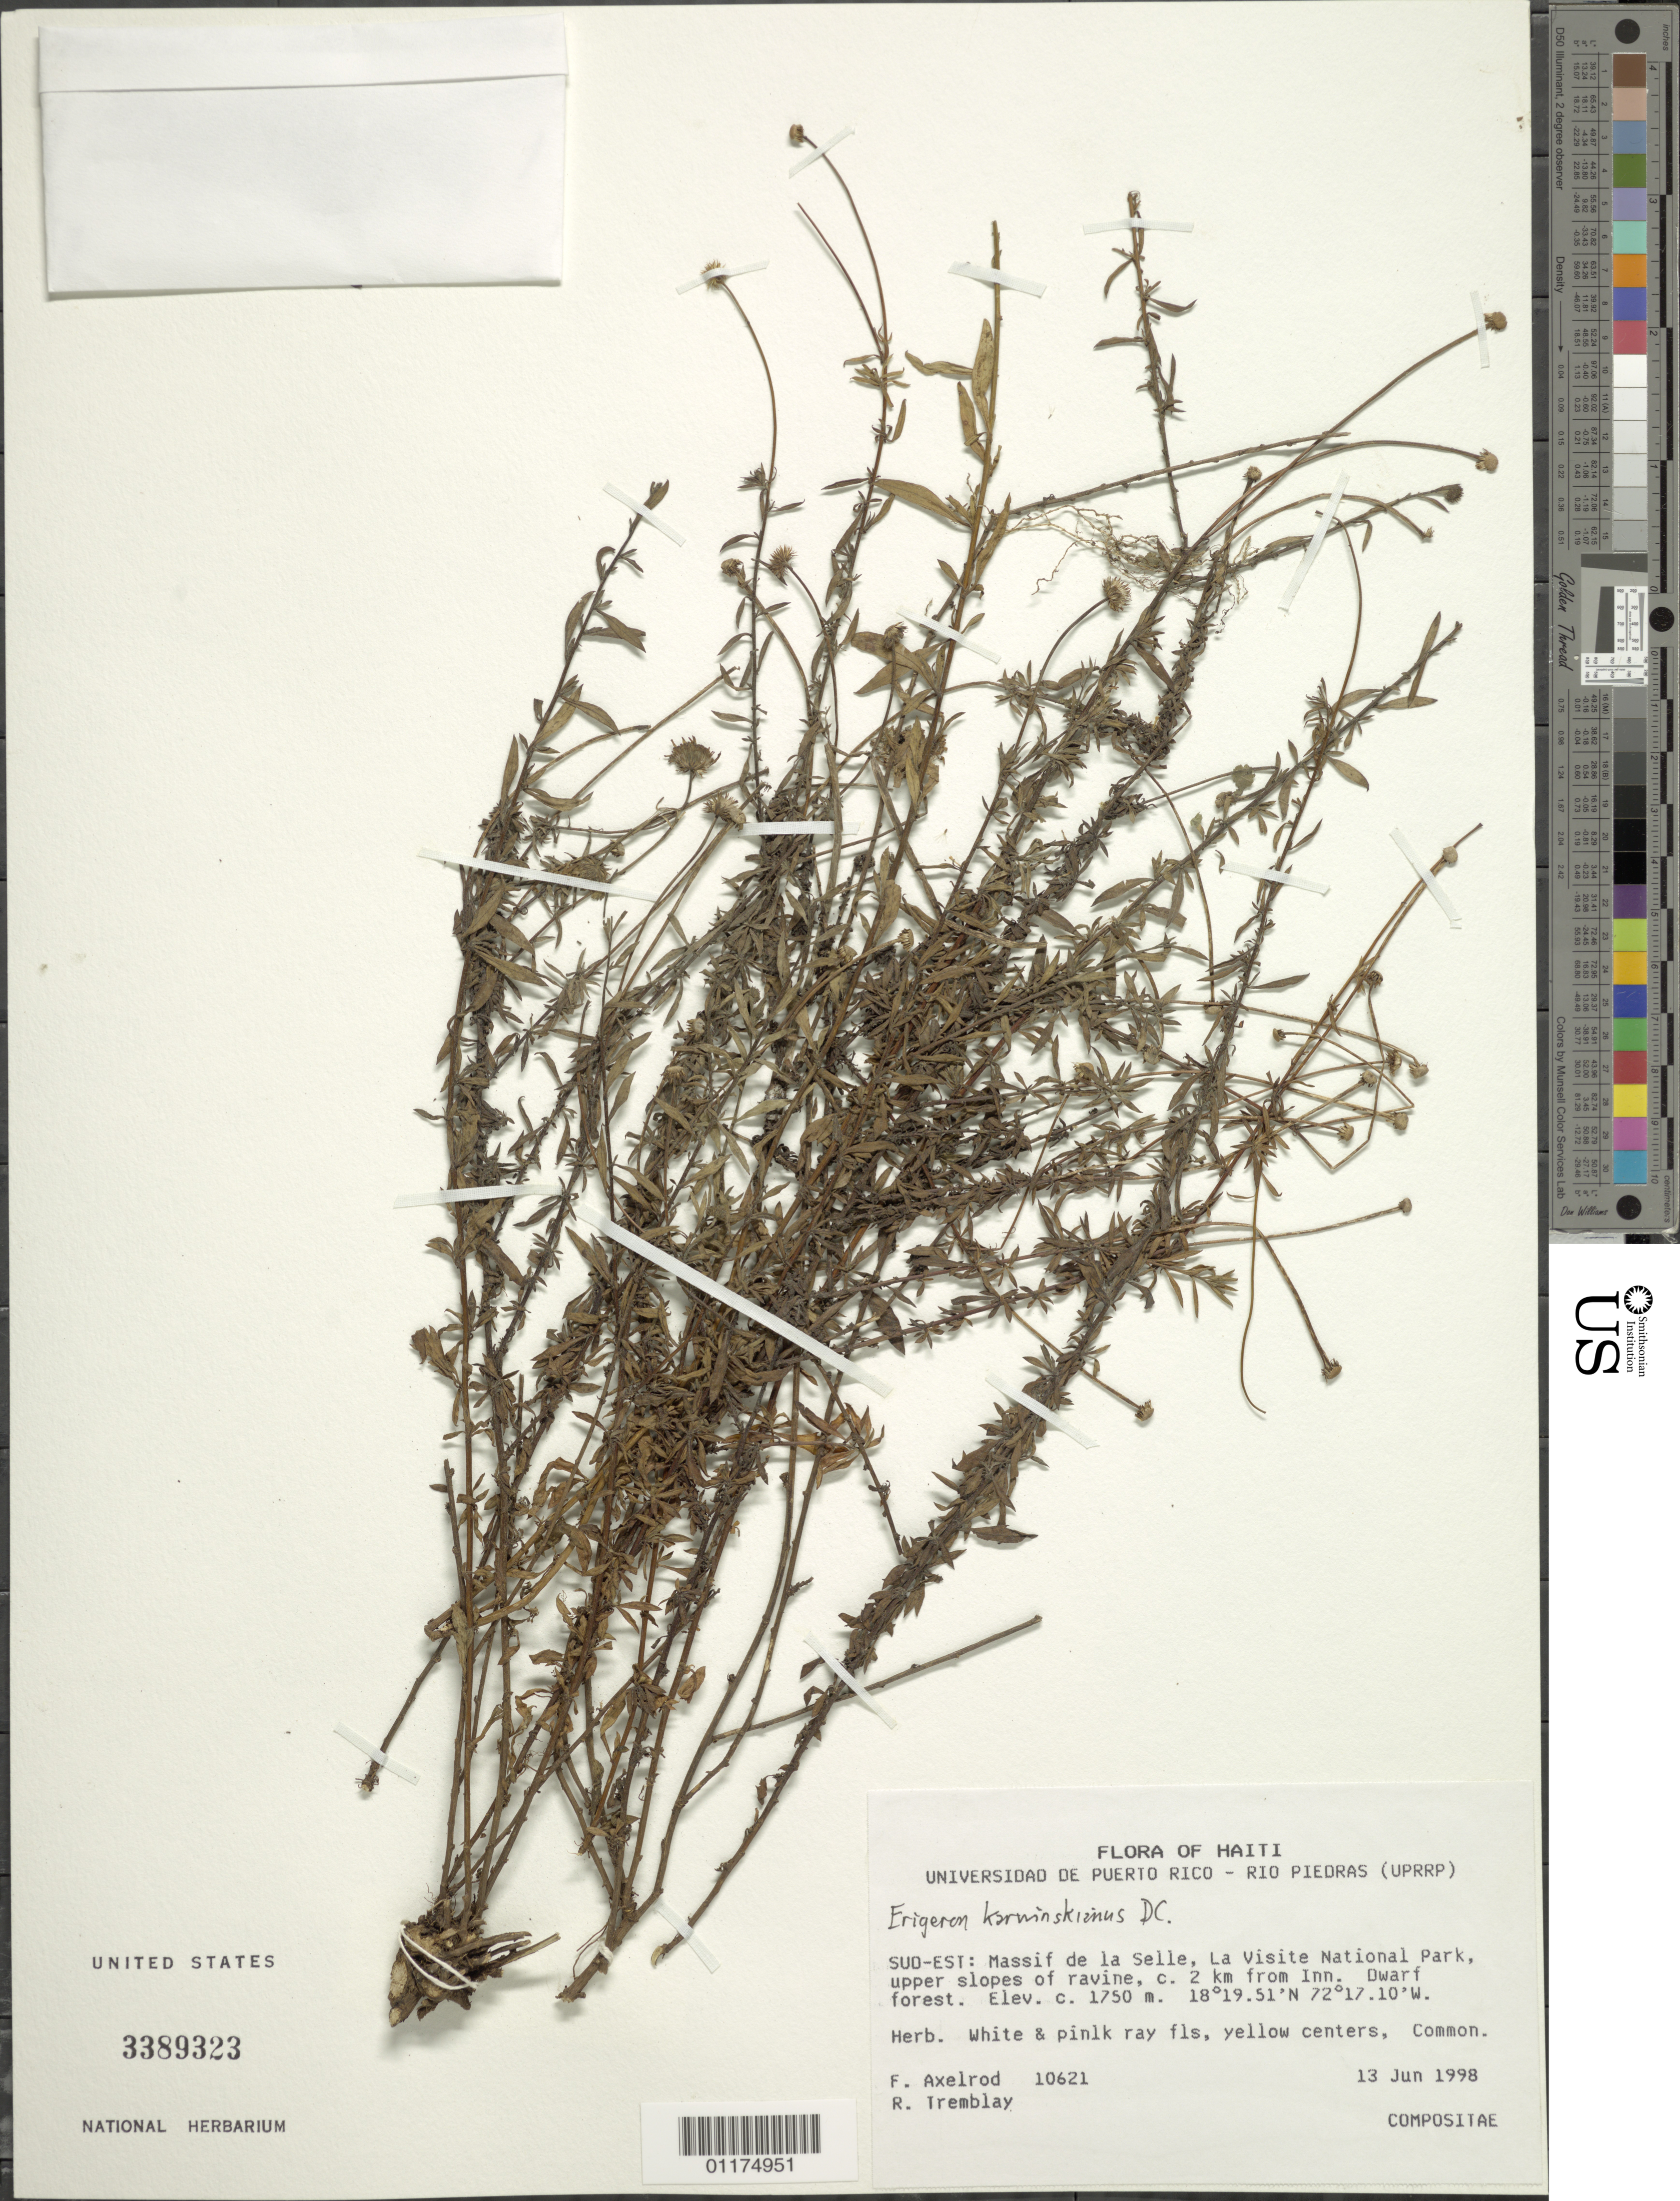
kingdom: Plantae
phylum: Tracheophyta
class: Magnoliopsida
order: Asterales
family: Asteraceae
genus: Erigeron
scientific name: Erigeron karvinskianus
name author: DC.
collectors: F. S. Axelrod & R. L. Tremblay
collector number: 10621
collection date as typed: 13 Jun 1998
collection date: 1998-06-13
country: Haiti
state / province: Sud-Est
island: Hispaniola I.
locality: Massif de la Selle, La Visite National Park, upper slopes of ravine, c. 2 km Inn. Dwarf forest.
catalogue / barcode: US 3389323